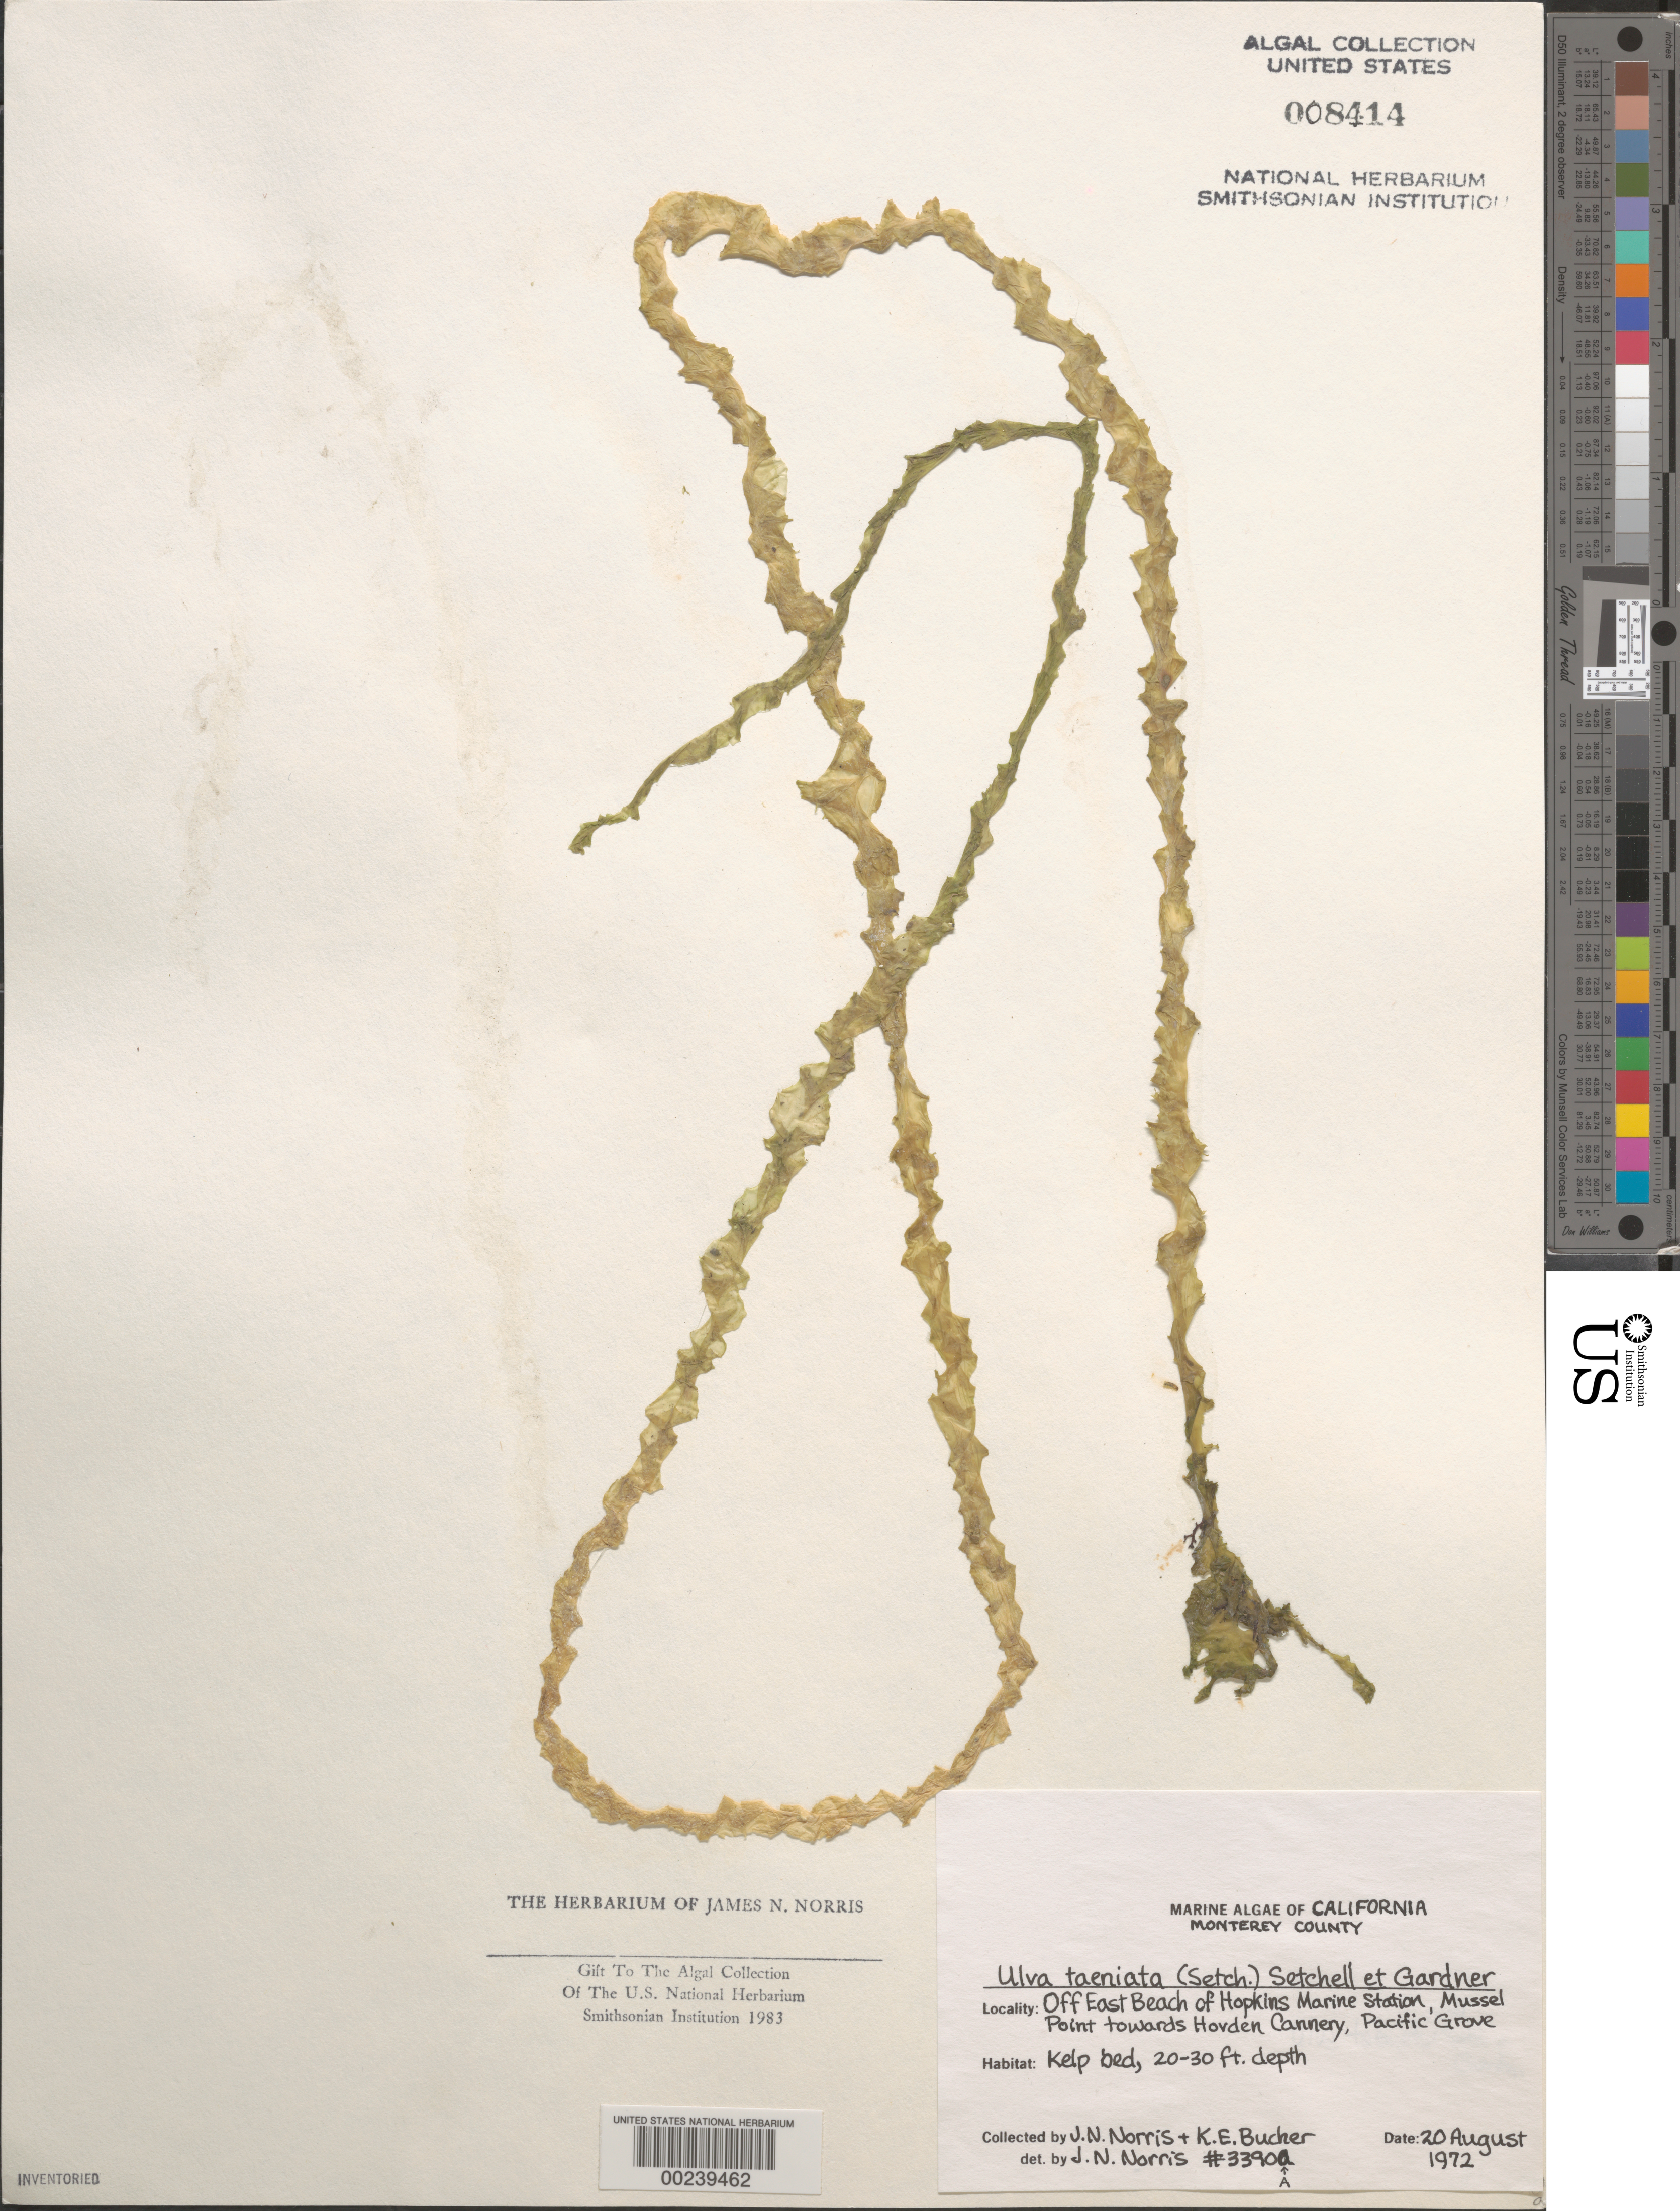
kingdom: Plantae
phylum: Chlorophyta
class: Ulvophyceae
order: Ulvales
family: Ulvaceae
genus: Ulva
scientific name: Ulva taeniata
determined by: Norris, James N.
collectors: J. N. Norris & K. E. Bucher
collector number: JN-3390a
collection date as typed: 20 Aug 1972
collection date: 1972-08-20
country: United States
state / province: California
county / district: Monterey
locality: Pacific Grove, off east beach of Hopkins Marine Station, Mussel Point towards Hovden Cannery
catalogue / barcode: US 8414